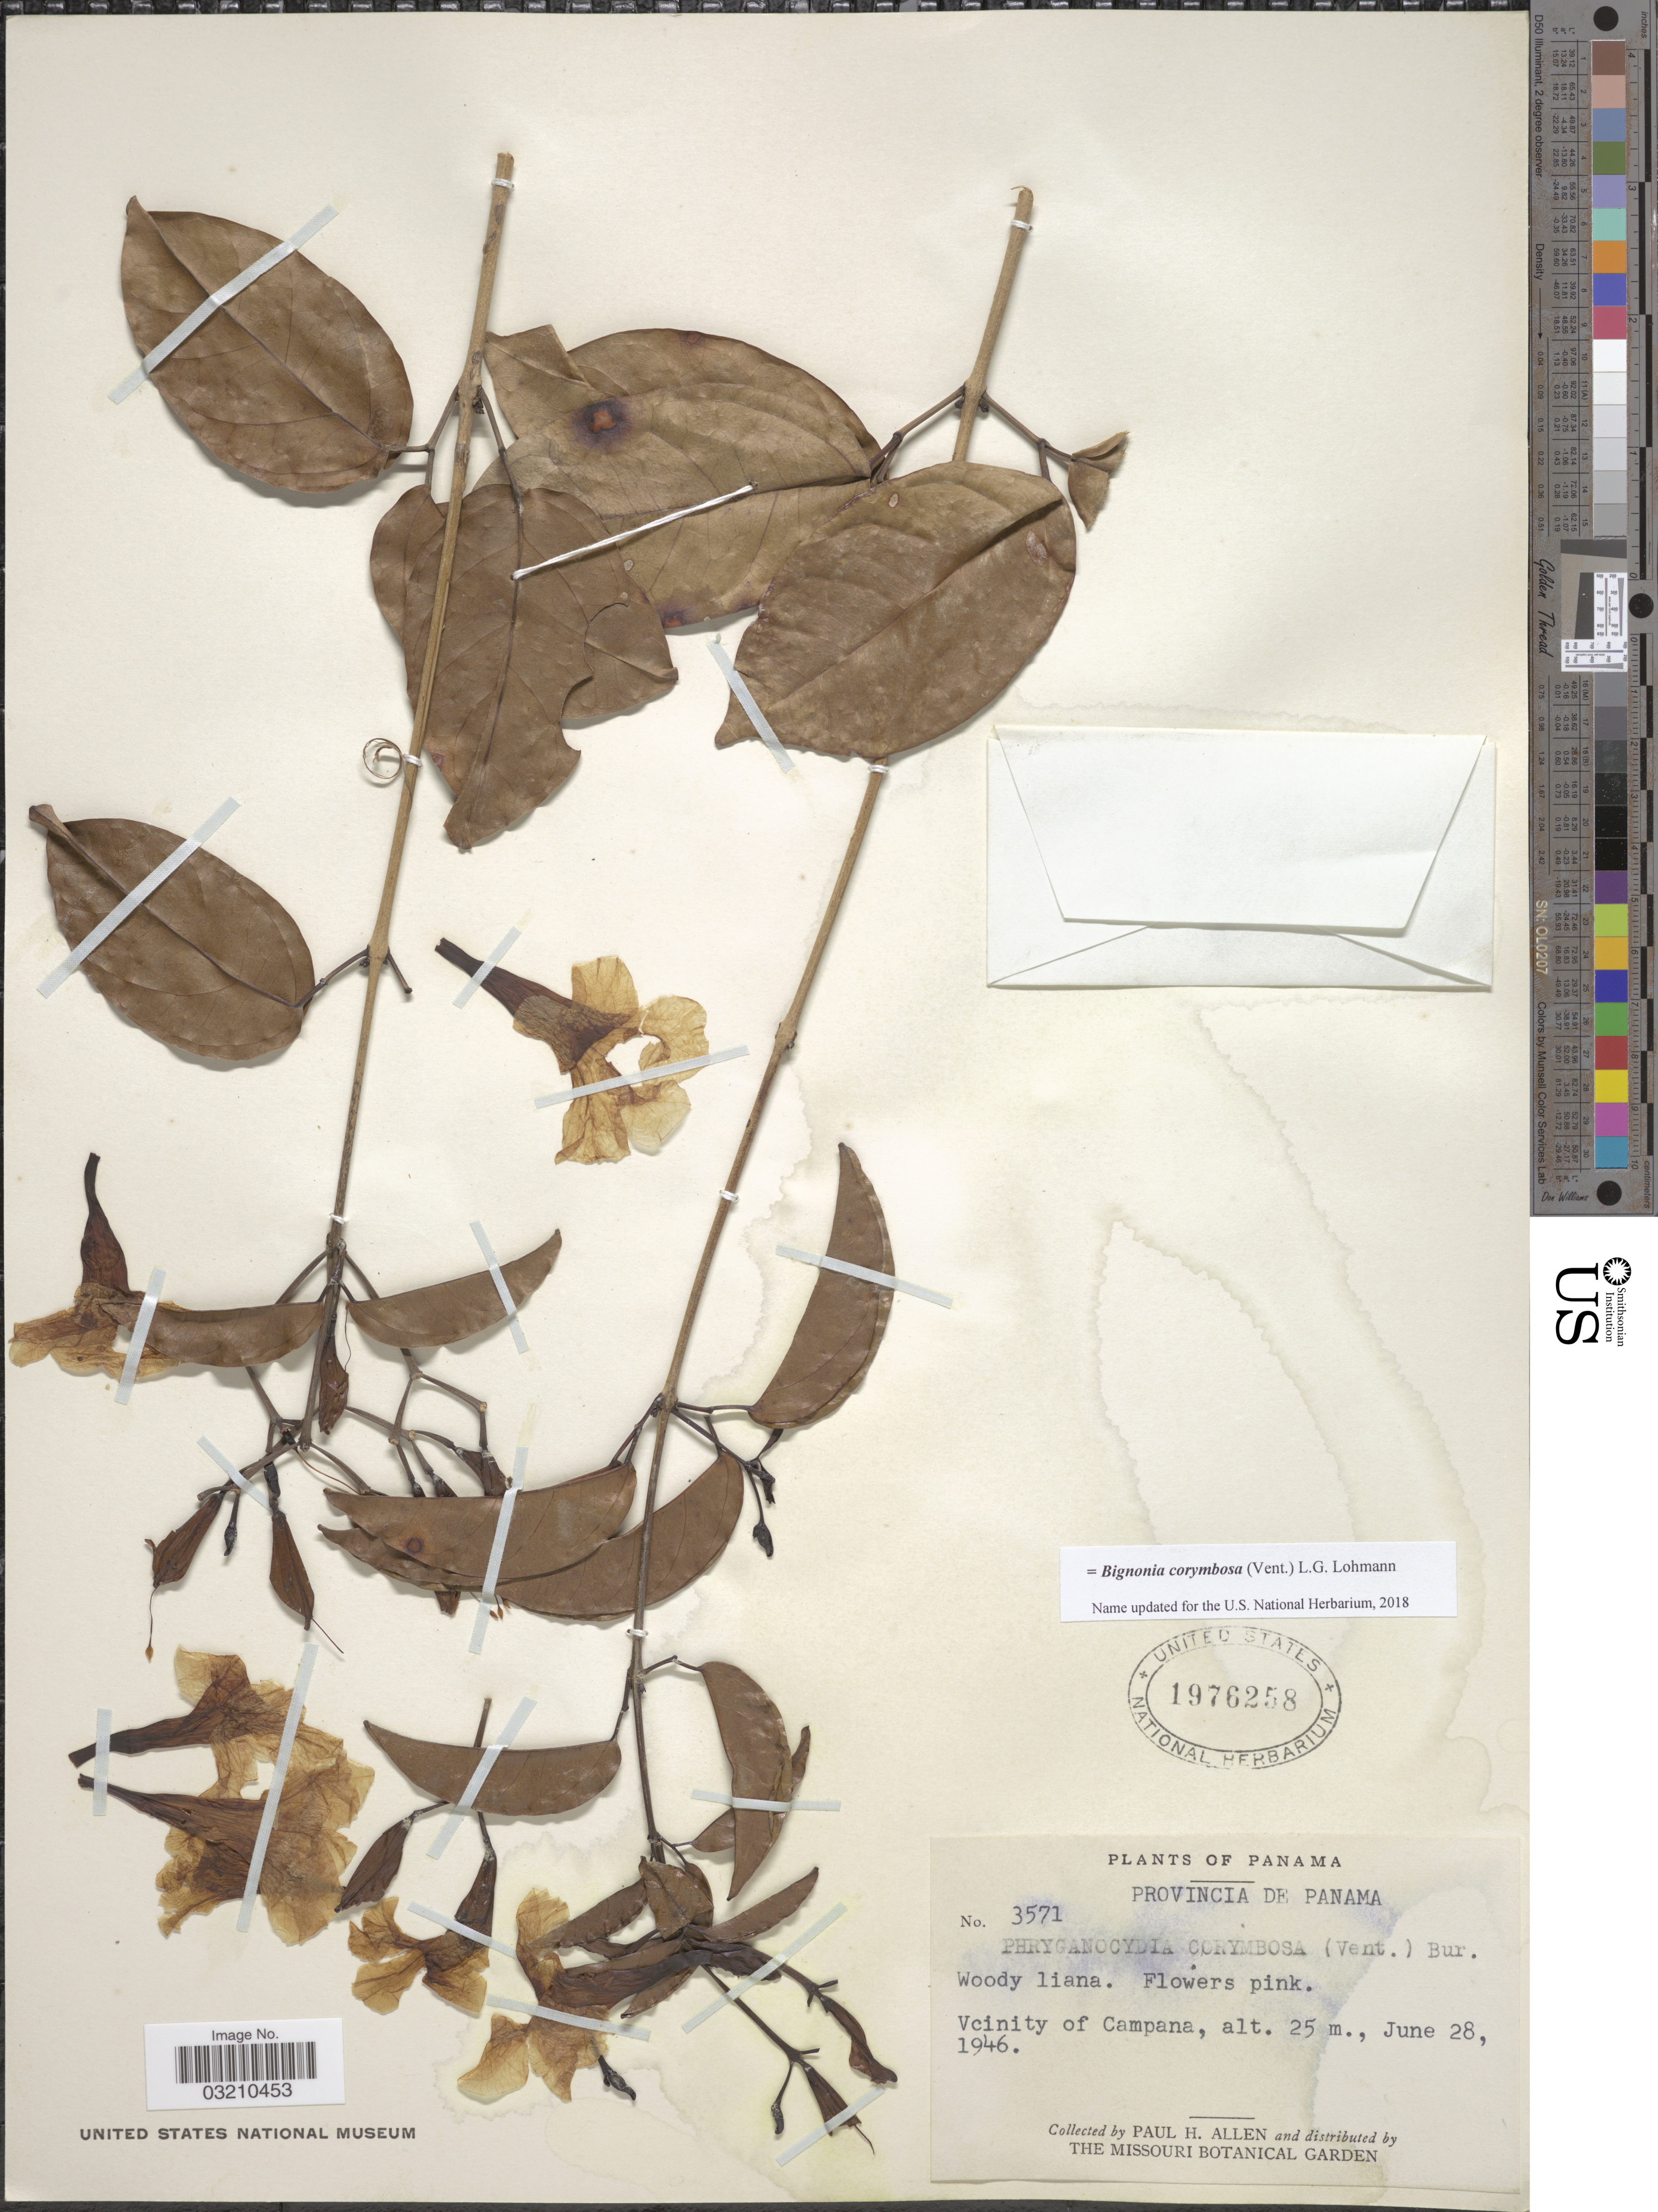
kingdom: Plantae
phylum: Tracheophyta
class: Magnoliopsida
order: Lamiales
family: Bignoniaceae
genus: Bignonia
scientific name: Bignonia corymbosa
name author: (Vent.) L.G. Lohmann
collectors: P. H. Allen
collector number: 3571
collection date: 1946-06-28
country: Panama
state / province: Panamá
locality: Vicinity of Campana.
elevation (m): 25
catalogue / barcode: US 1976258